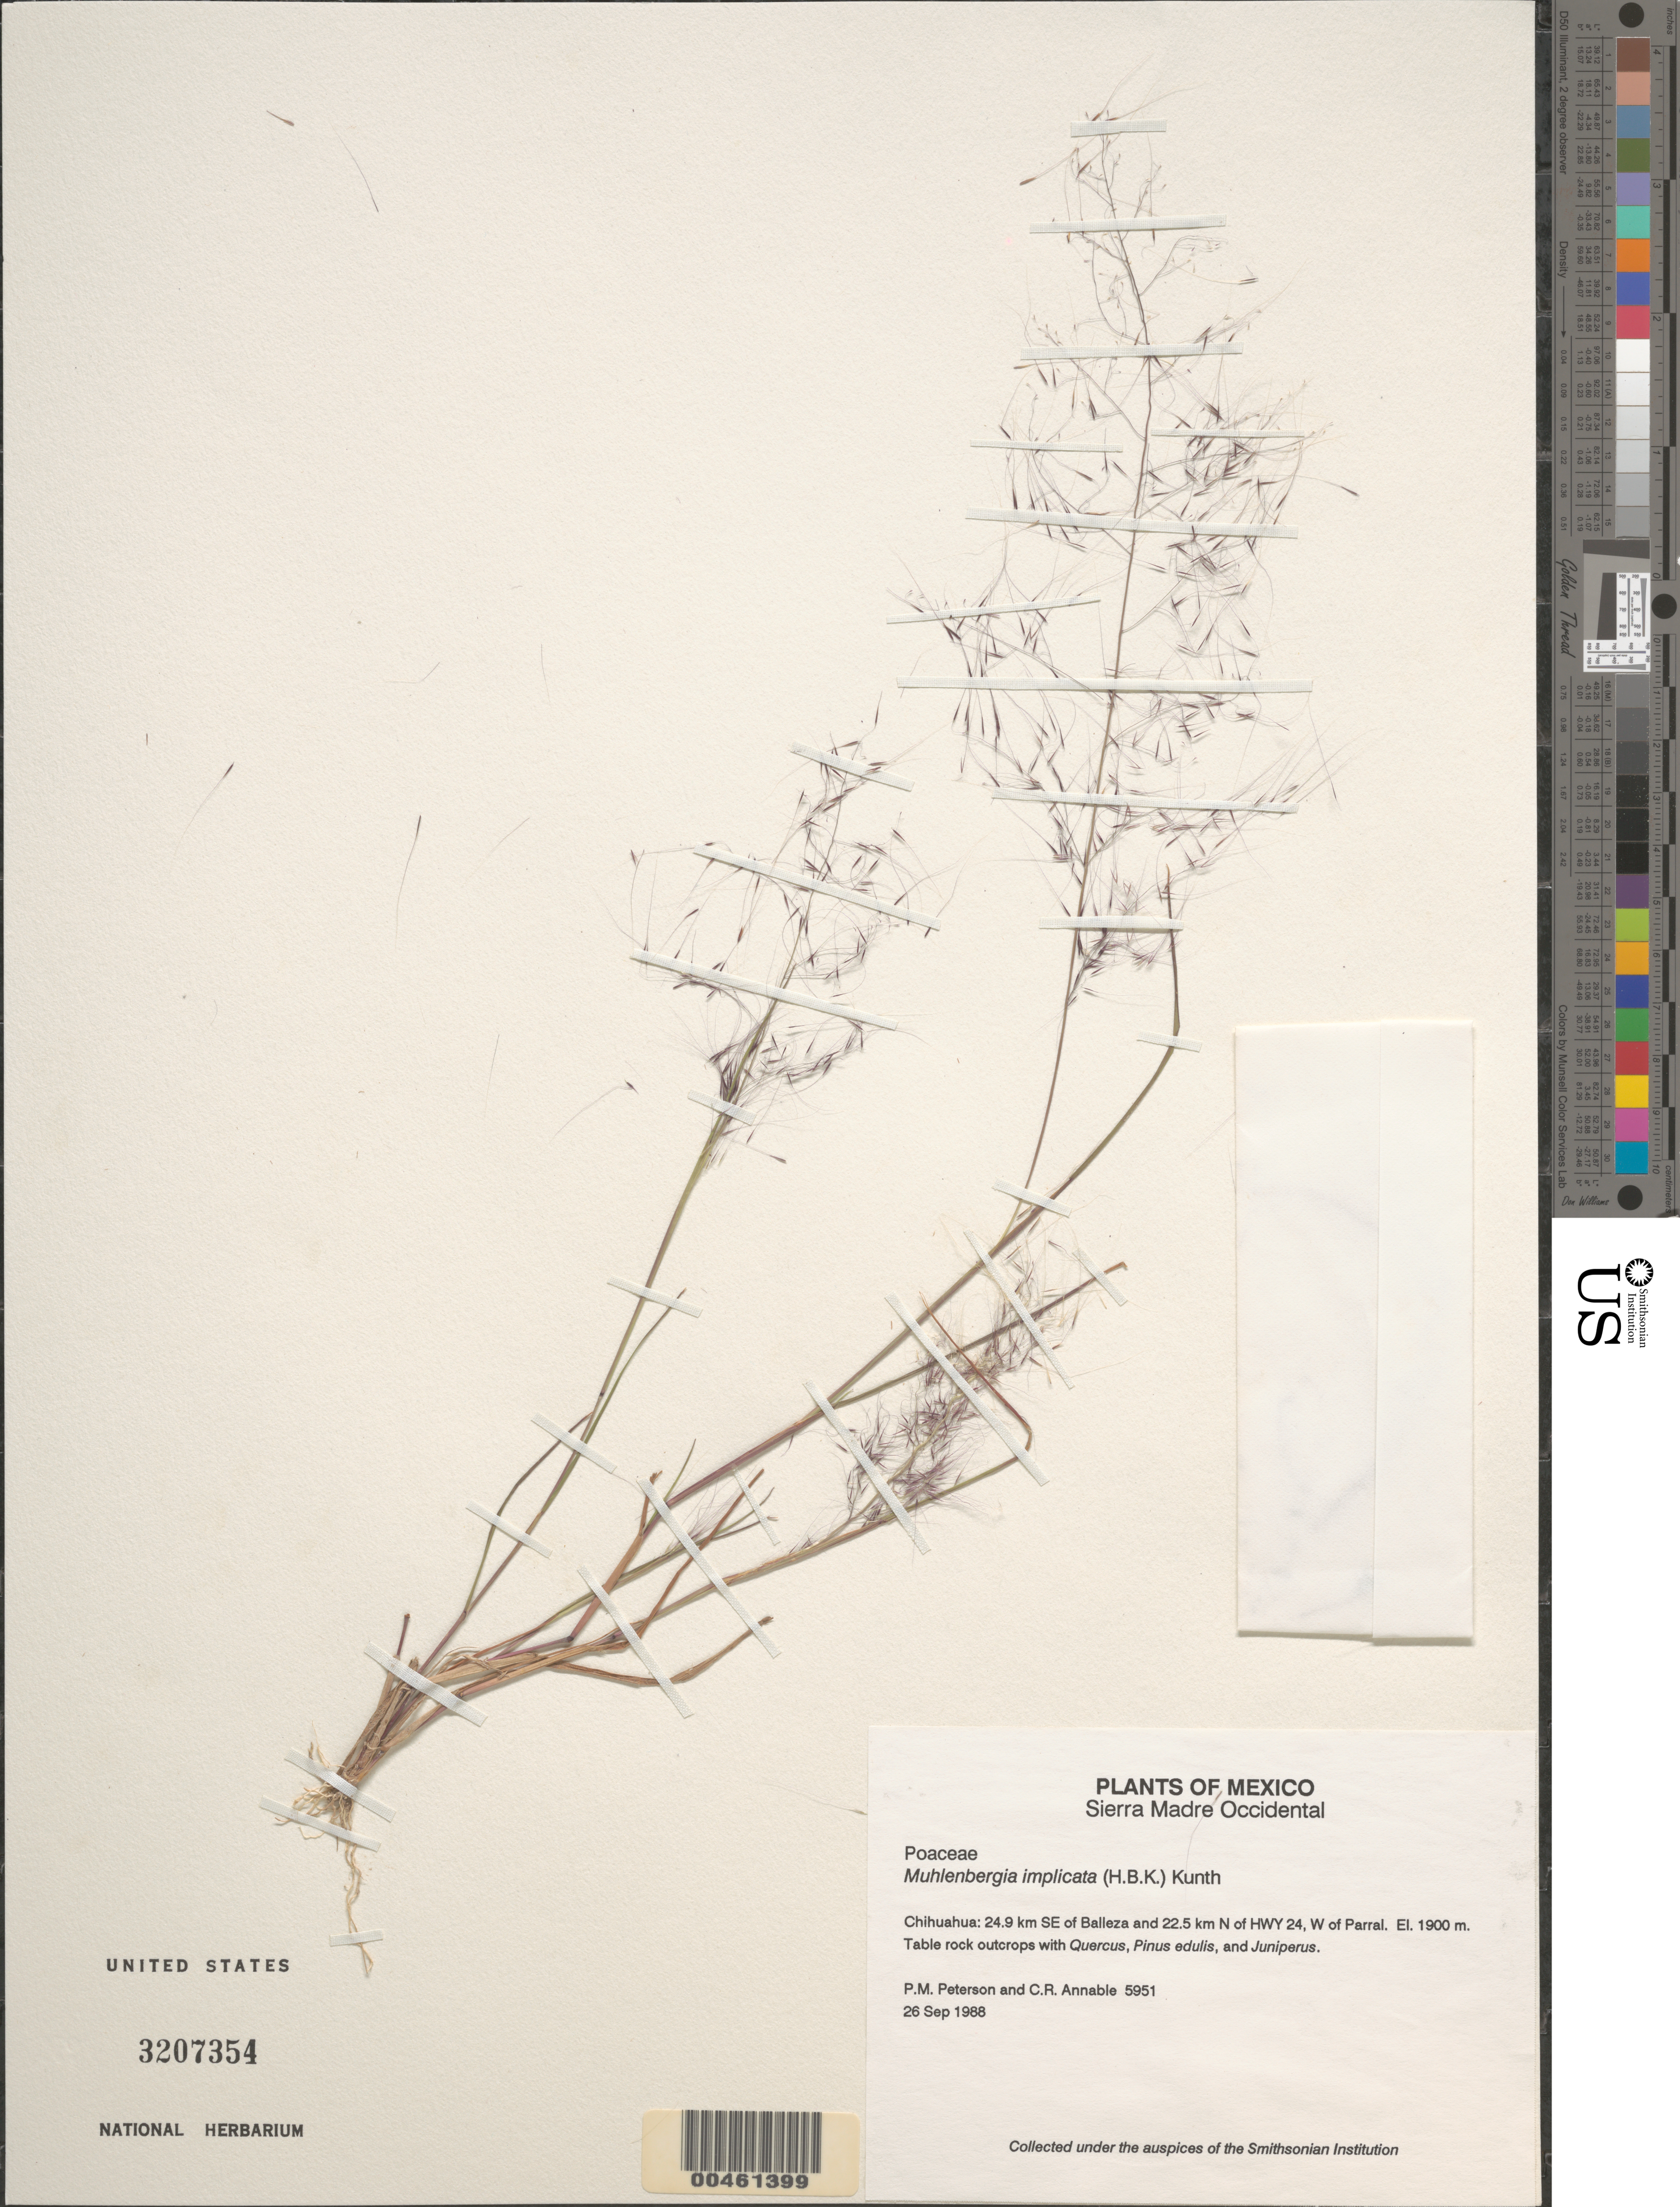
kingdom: Plantae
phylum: Tracheophyta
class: Liliopsida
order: Poales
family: Poaceae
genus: Muhlenbergia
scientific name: Muhlenbergia implicata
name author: (Kunth) Trin.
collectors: P. M. Peterson & C. R. Annable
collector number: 05951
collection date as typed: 26 Sep 1988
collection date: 1988-09-26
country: Mexico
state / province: Chihuahua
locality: Sierra Madre Occidental, 24.9 km SE of Balleza and 22.5 km N of Hwy 24, W of Parral.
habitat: Table rock outcrops with Quercus, Pinus edulis, and Juniperus.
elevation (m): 1900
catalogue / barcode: US 3207354